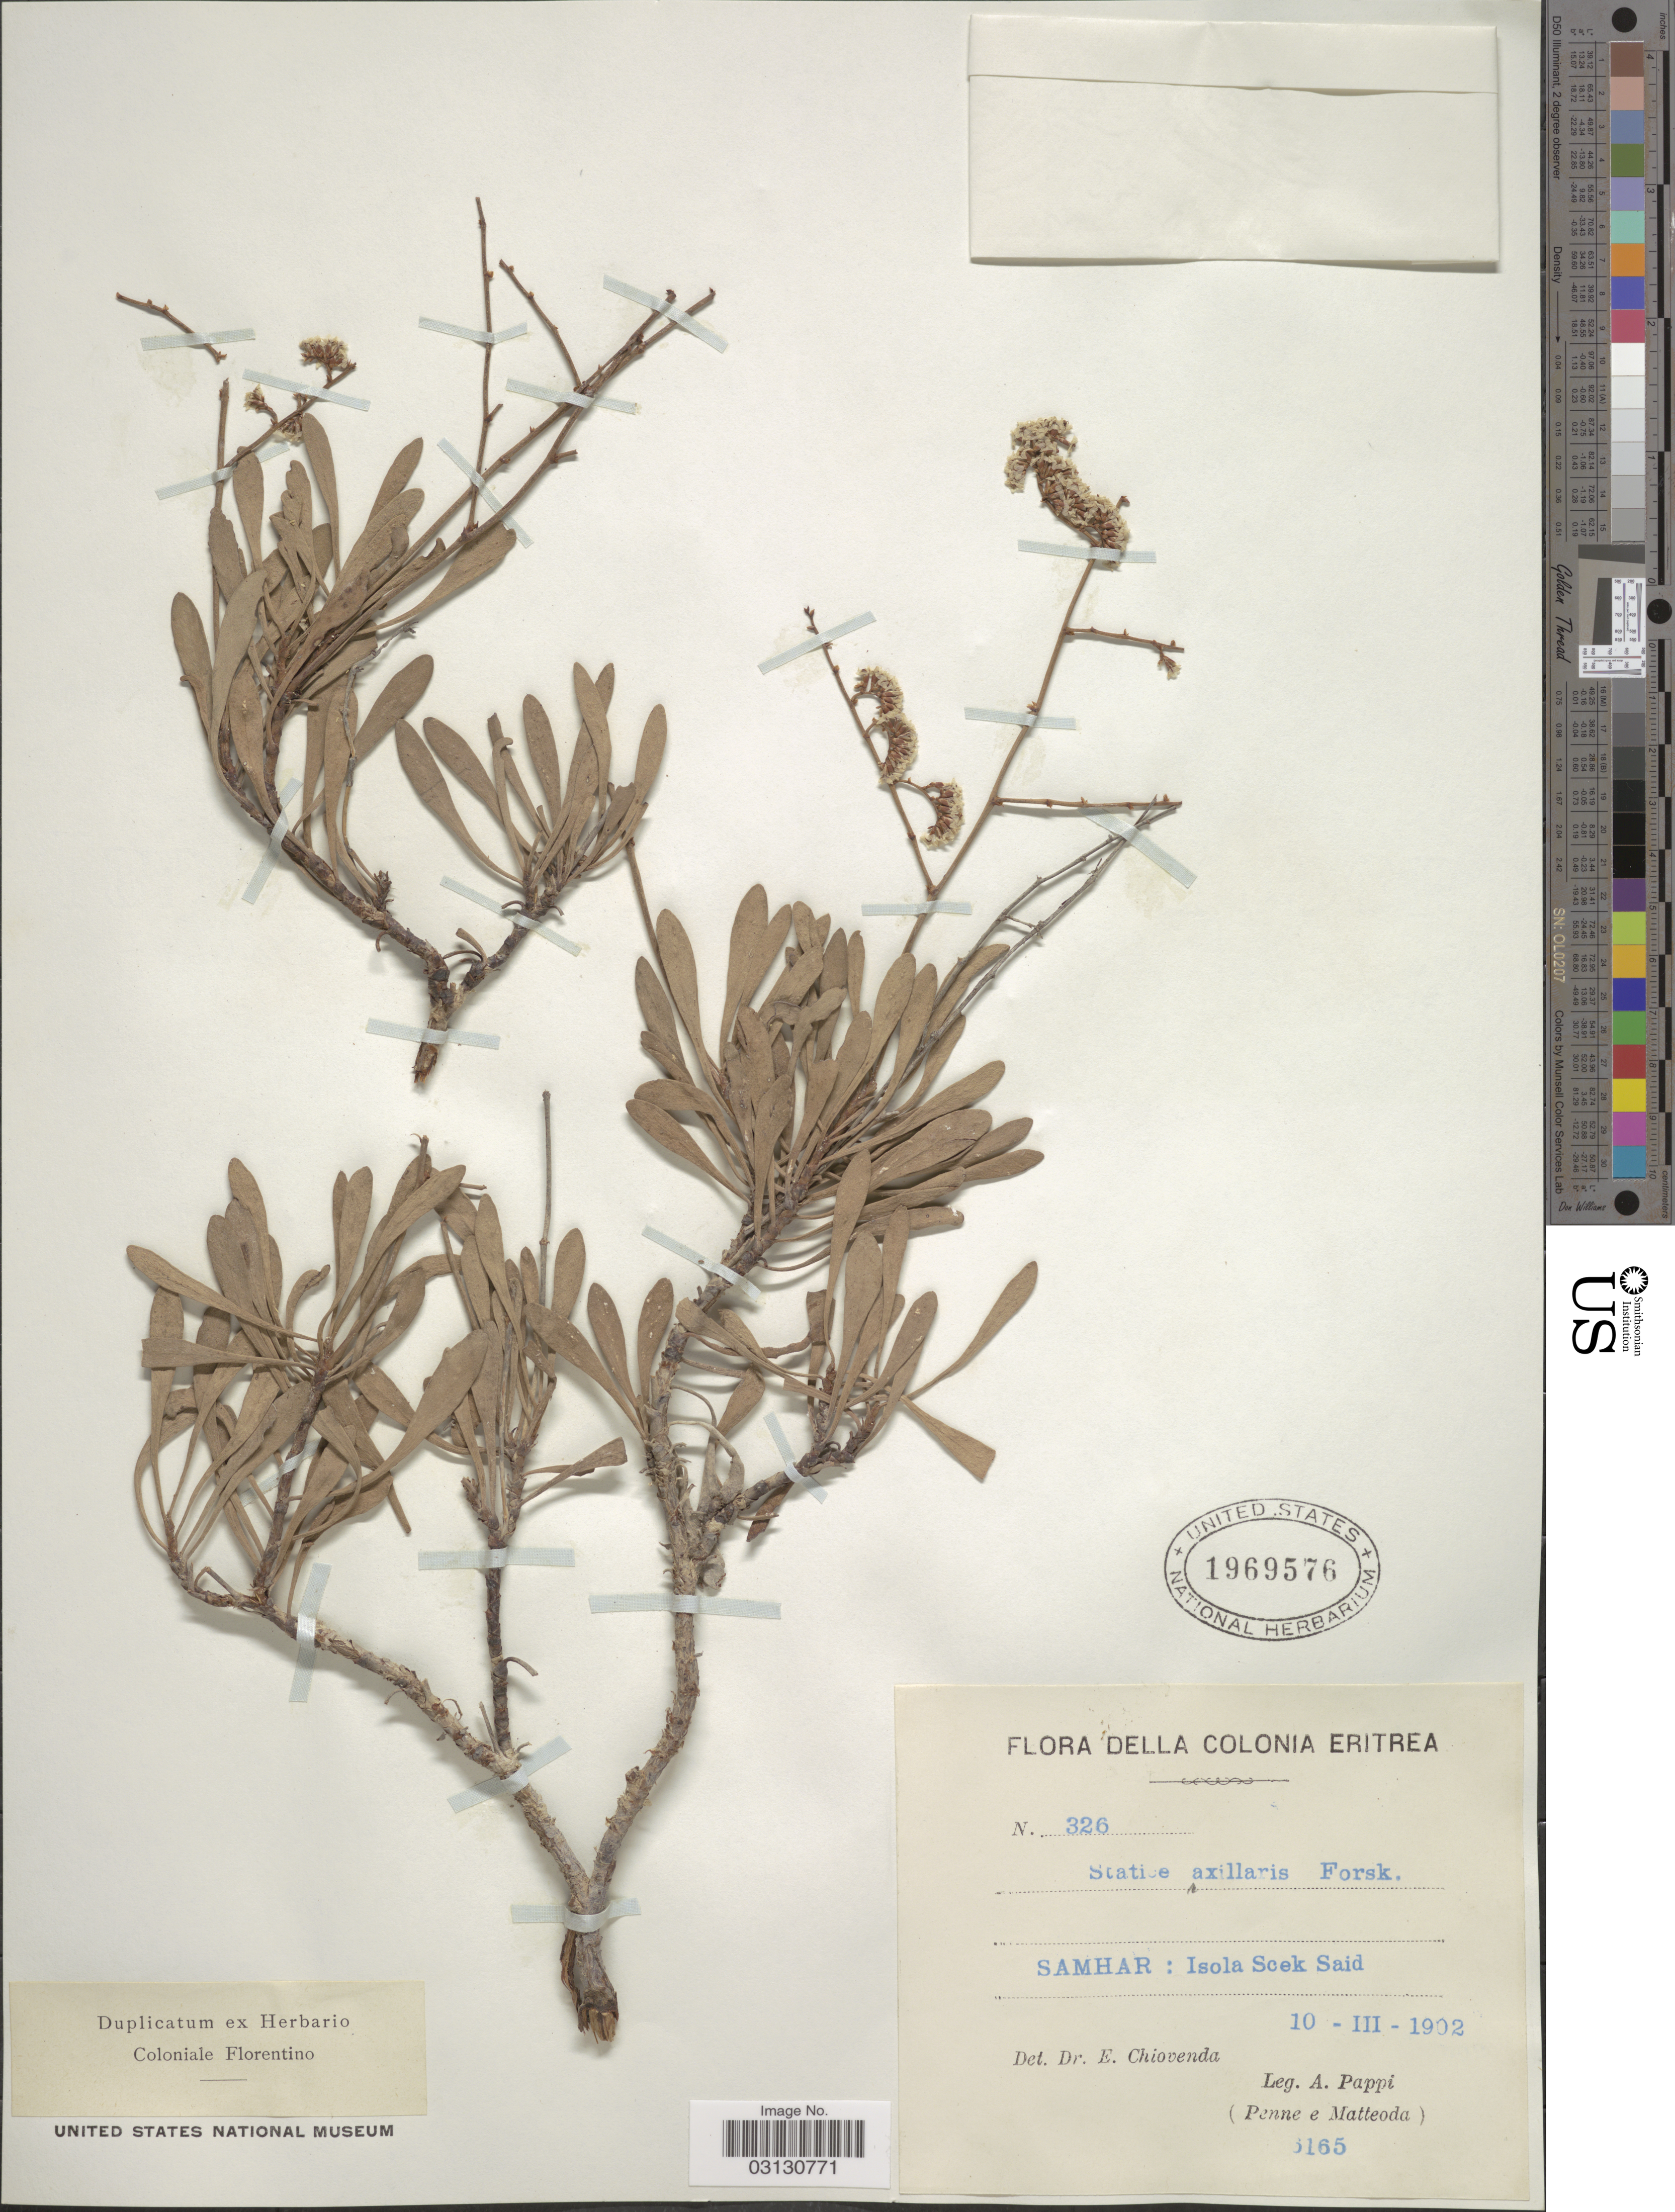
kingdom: Plantae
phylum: Tracheophyta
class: Magnoliopsida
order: Caryophyllales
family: Plumbaginaceae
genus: Limonium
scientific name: Limonium axillare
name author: (Forssk.) Kuntze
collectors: A. Pappi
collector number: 326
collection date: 1902-03-10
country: Eritrea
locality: Della Colonia Eritrea, Samhar: Isola Scek Said.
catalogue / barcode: US 1969576